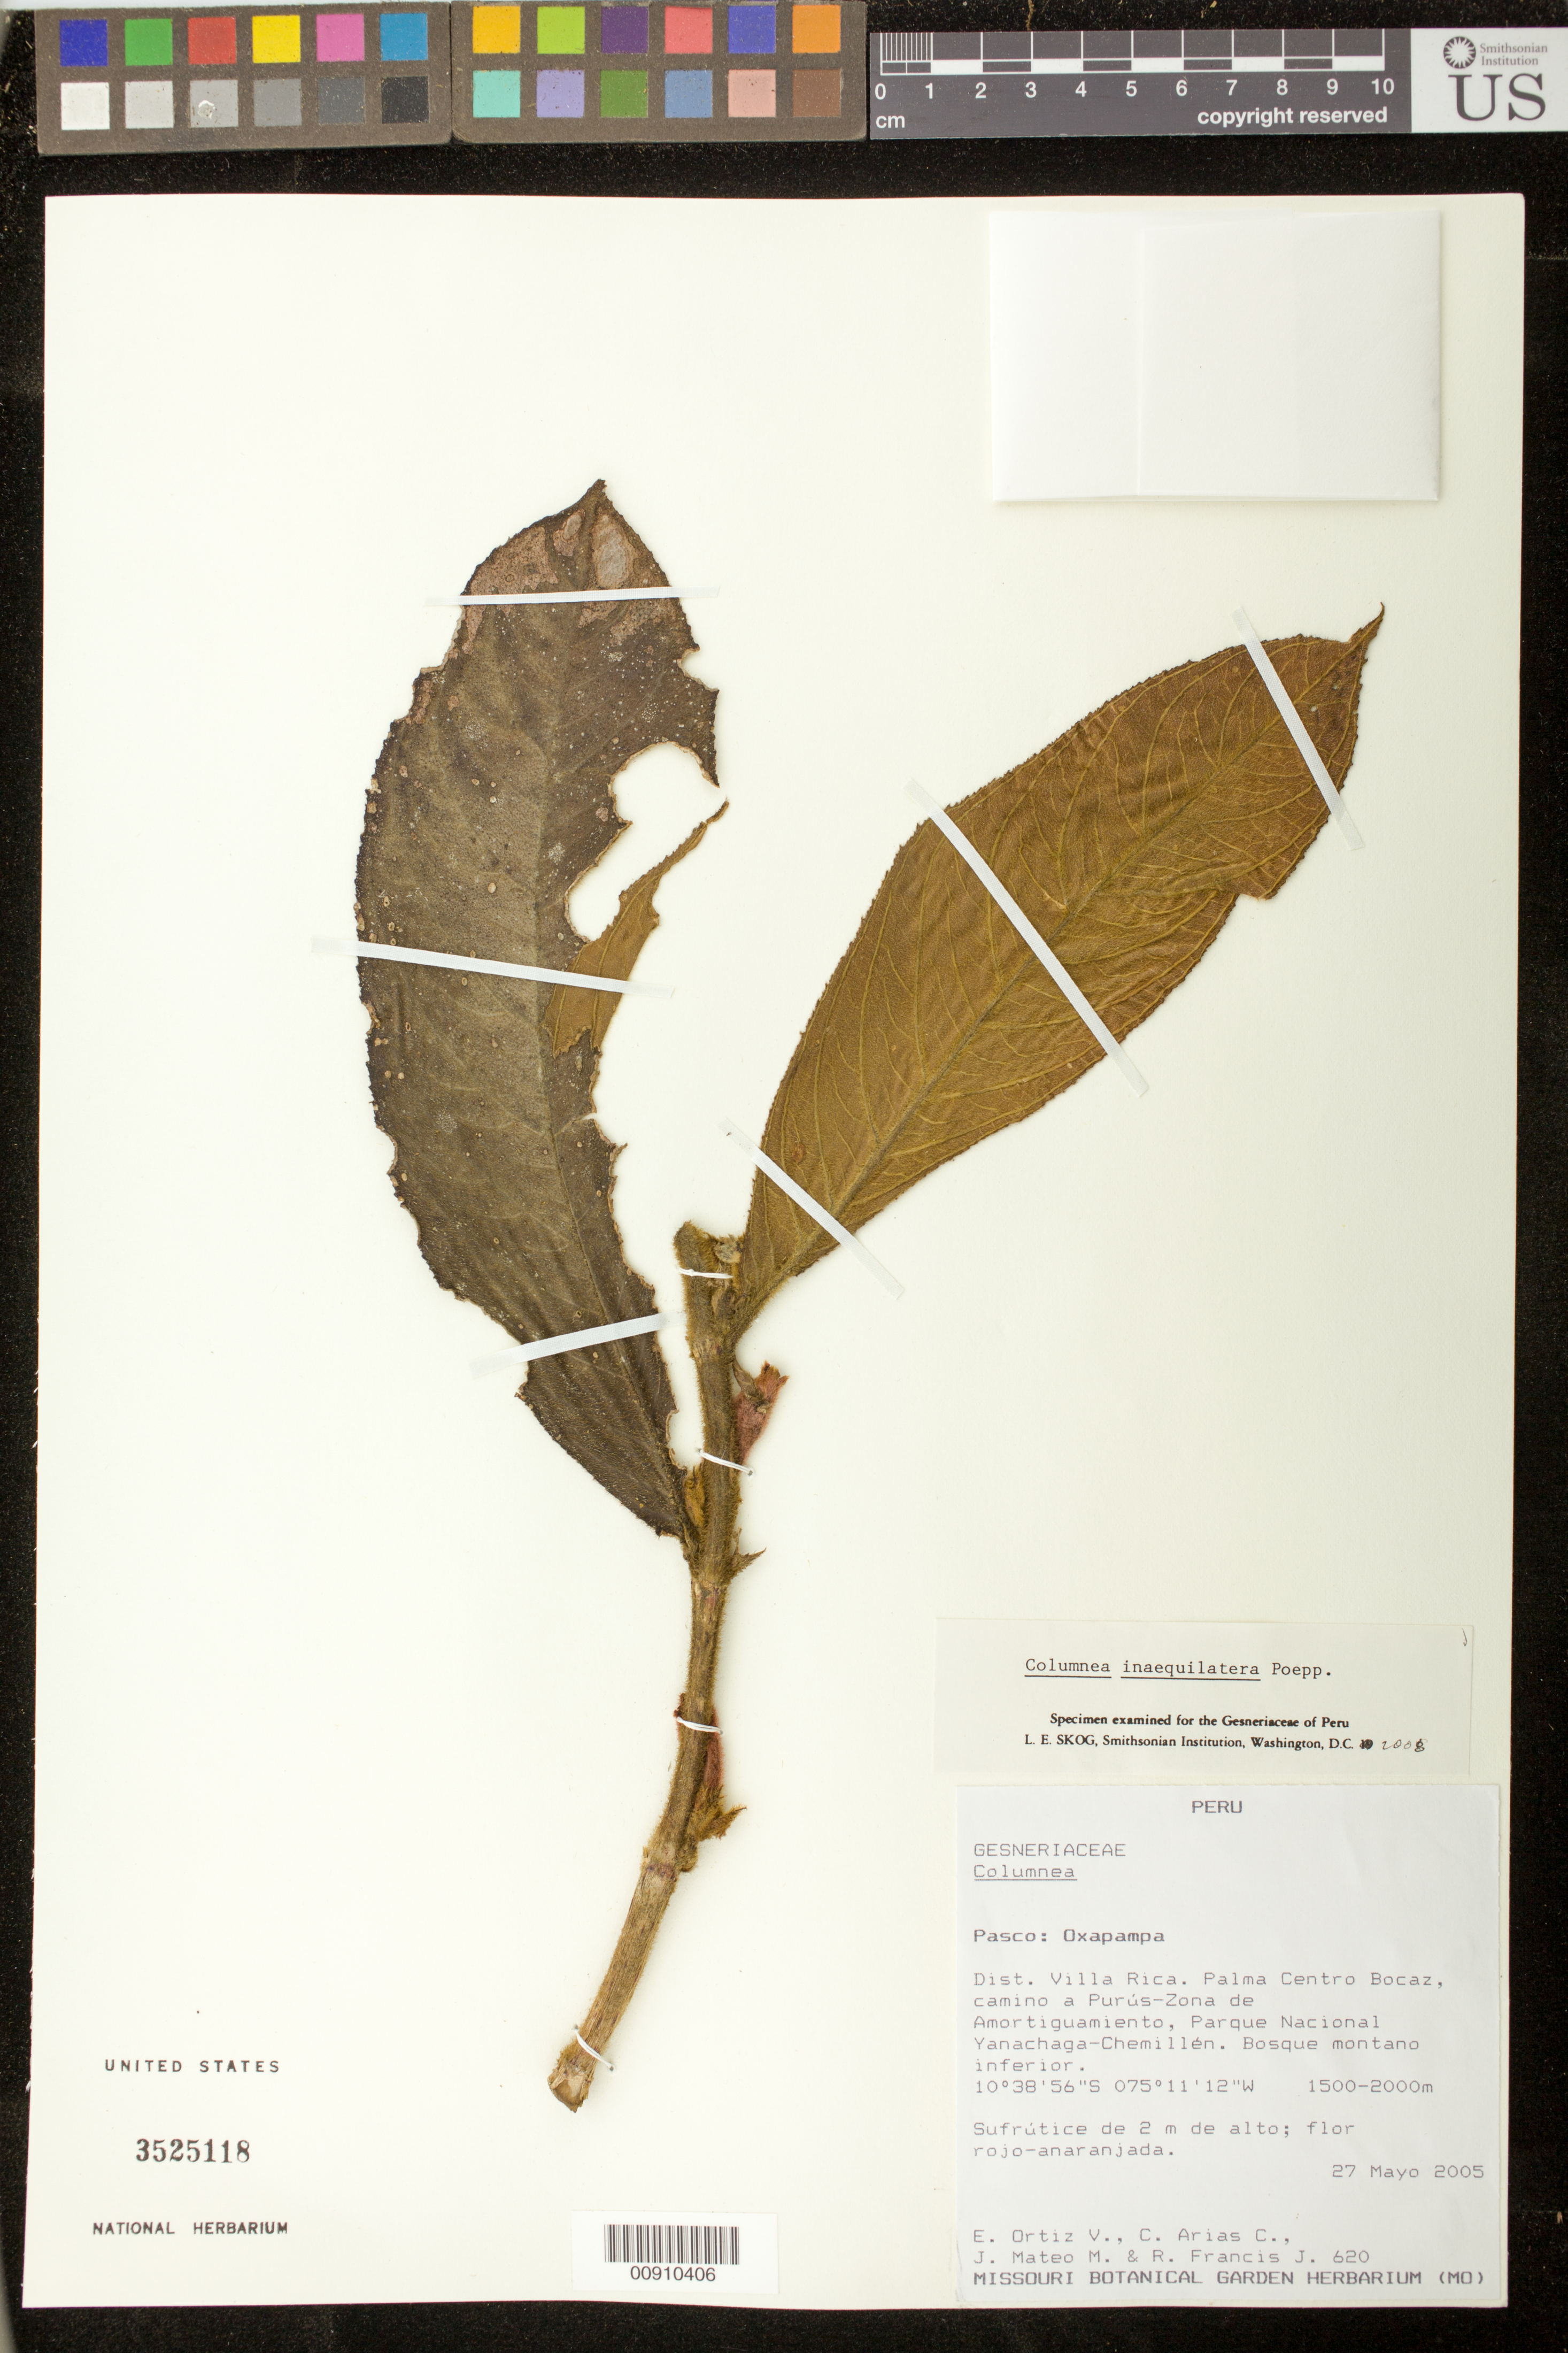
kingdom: Plantae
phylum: Tracheophyta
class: Magnoliopsida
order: Lamiales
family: Gesneriaceae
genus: Columnea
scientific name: Columnea inaequilatera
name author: Poepp.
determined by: Skog, Laurence E.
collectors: E. Ortiz V., C. Arias C., J. Mateo M. & R. Francis J.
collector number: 620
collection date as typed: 27 May 2005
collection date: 2005-05-27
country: Peru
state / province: Pasco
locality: Pasco: Oxapampa. Dist. Villa Rica. Palma Centro Bocaz, camino a Purús-Zona de Amortiguamiento, Parque Nacional Yanachaga-Chemillén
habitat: Bosque montano inferior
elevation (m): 1500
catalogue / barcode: US 3525118